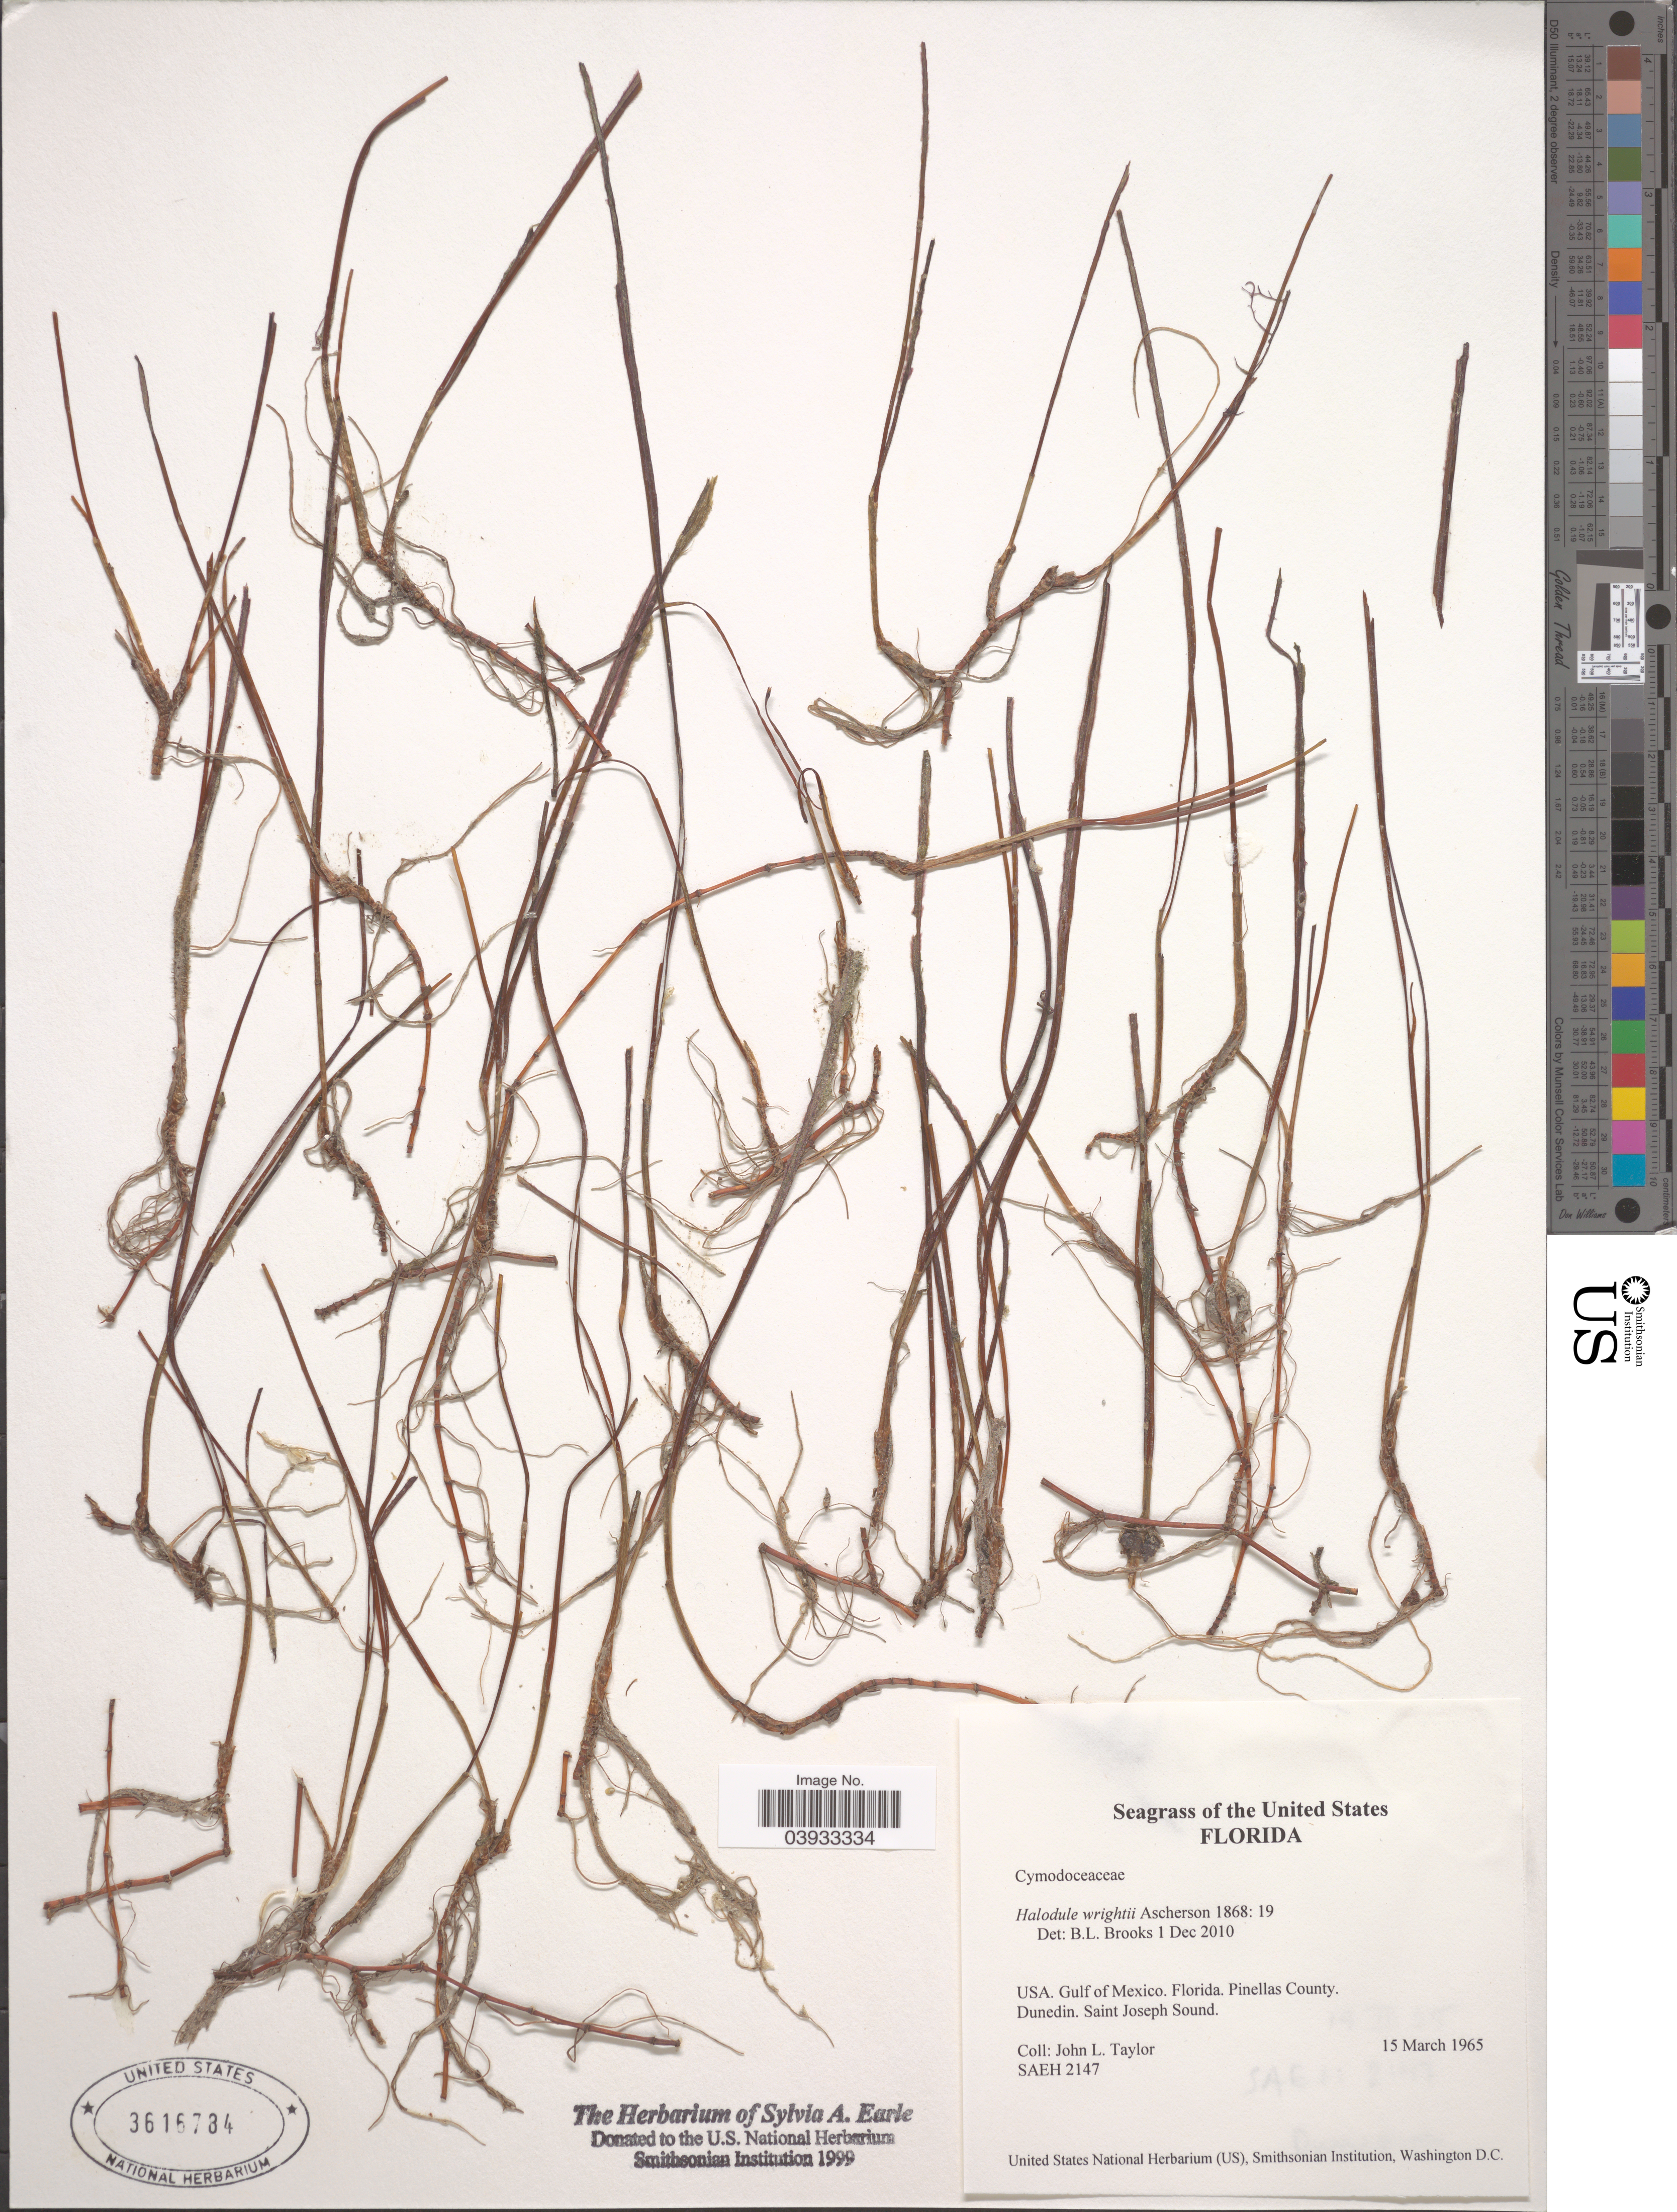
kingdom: Plantae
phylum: Tracheophyta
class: Liliopsida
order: Alismatales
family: Cymodoceaceae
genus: Halodule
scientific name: Halodule wrightii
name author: Asch.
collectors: J. L. Taylor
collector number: SAEH2147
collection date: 1965-03-15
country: United States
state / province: Florida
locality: Gulf of Mexico. Pinellas County. Dunedin. Saint Joseph Sound.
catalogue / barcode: US 3616784